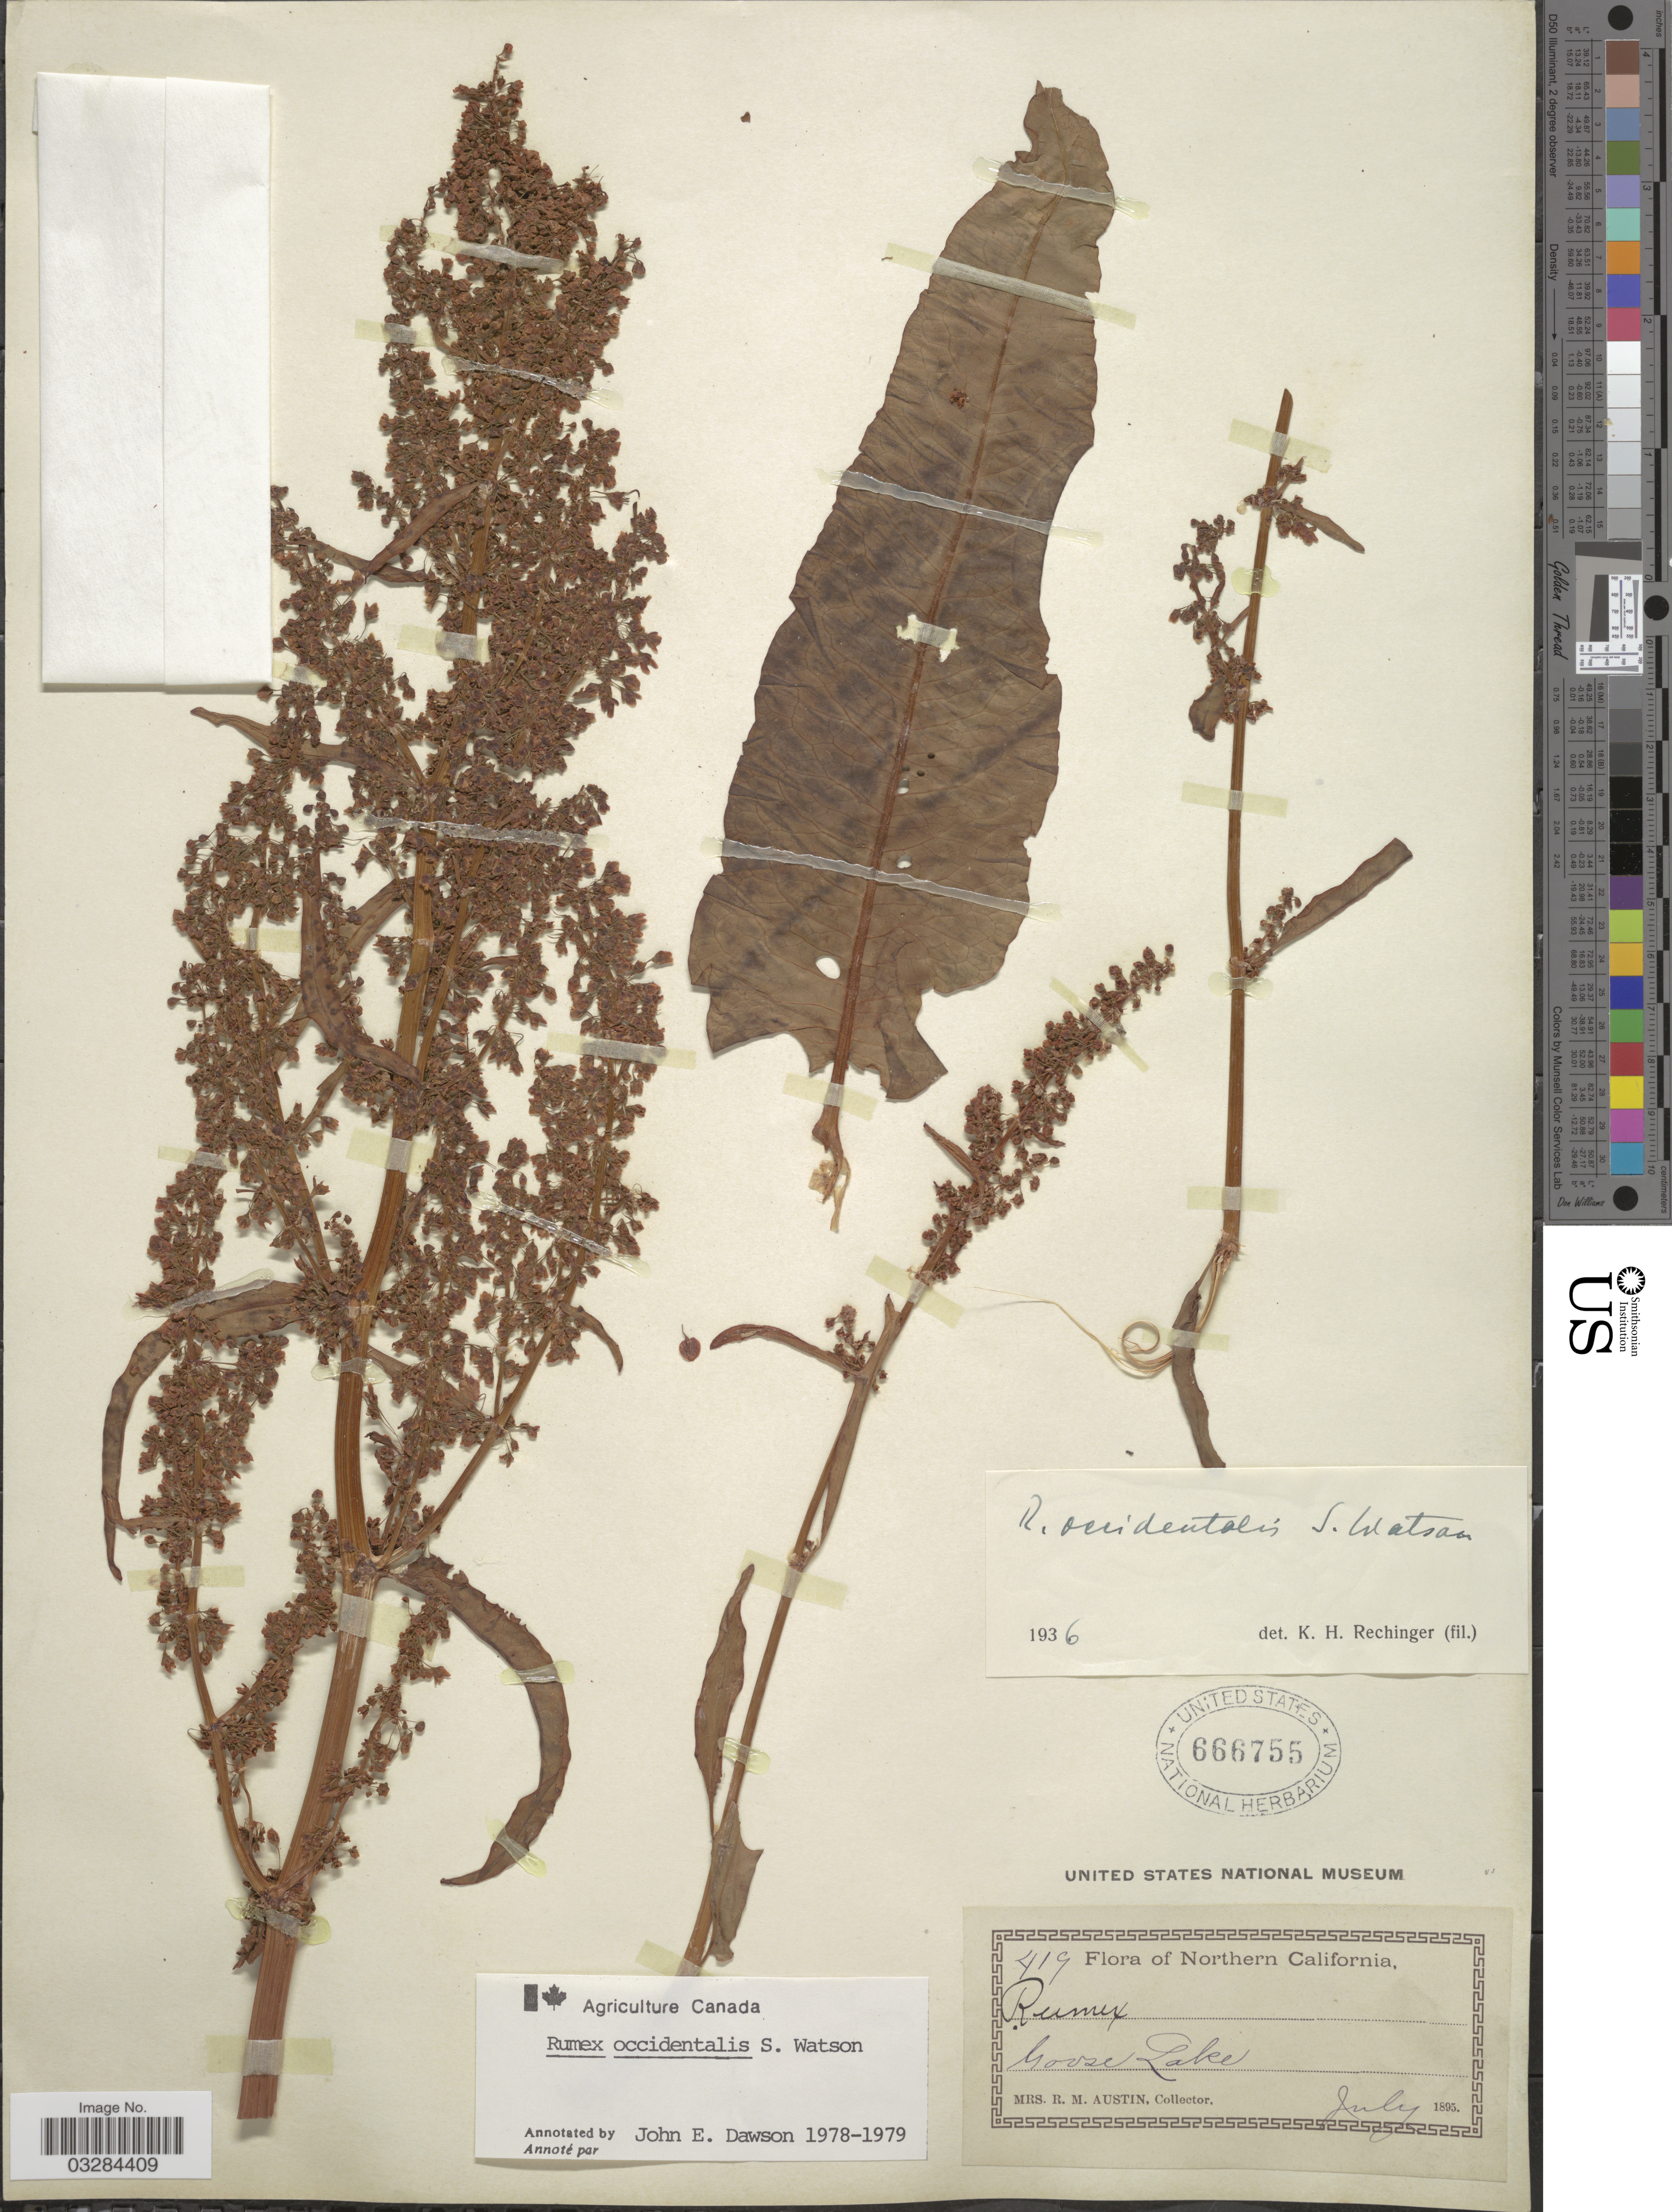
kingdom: Plantae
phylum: Tracheophyta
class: Magnoliopsida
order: Caryophyllales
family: Polygonaceae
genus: Rumex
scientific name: Rumex occidentalis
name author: S. Watson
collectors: R. Austin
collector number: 419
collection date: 1895-07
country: United States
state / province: California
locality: Northern California. Goose Lake.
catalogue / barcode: US 666755